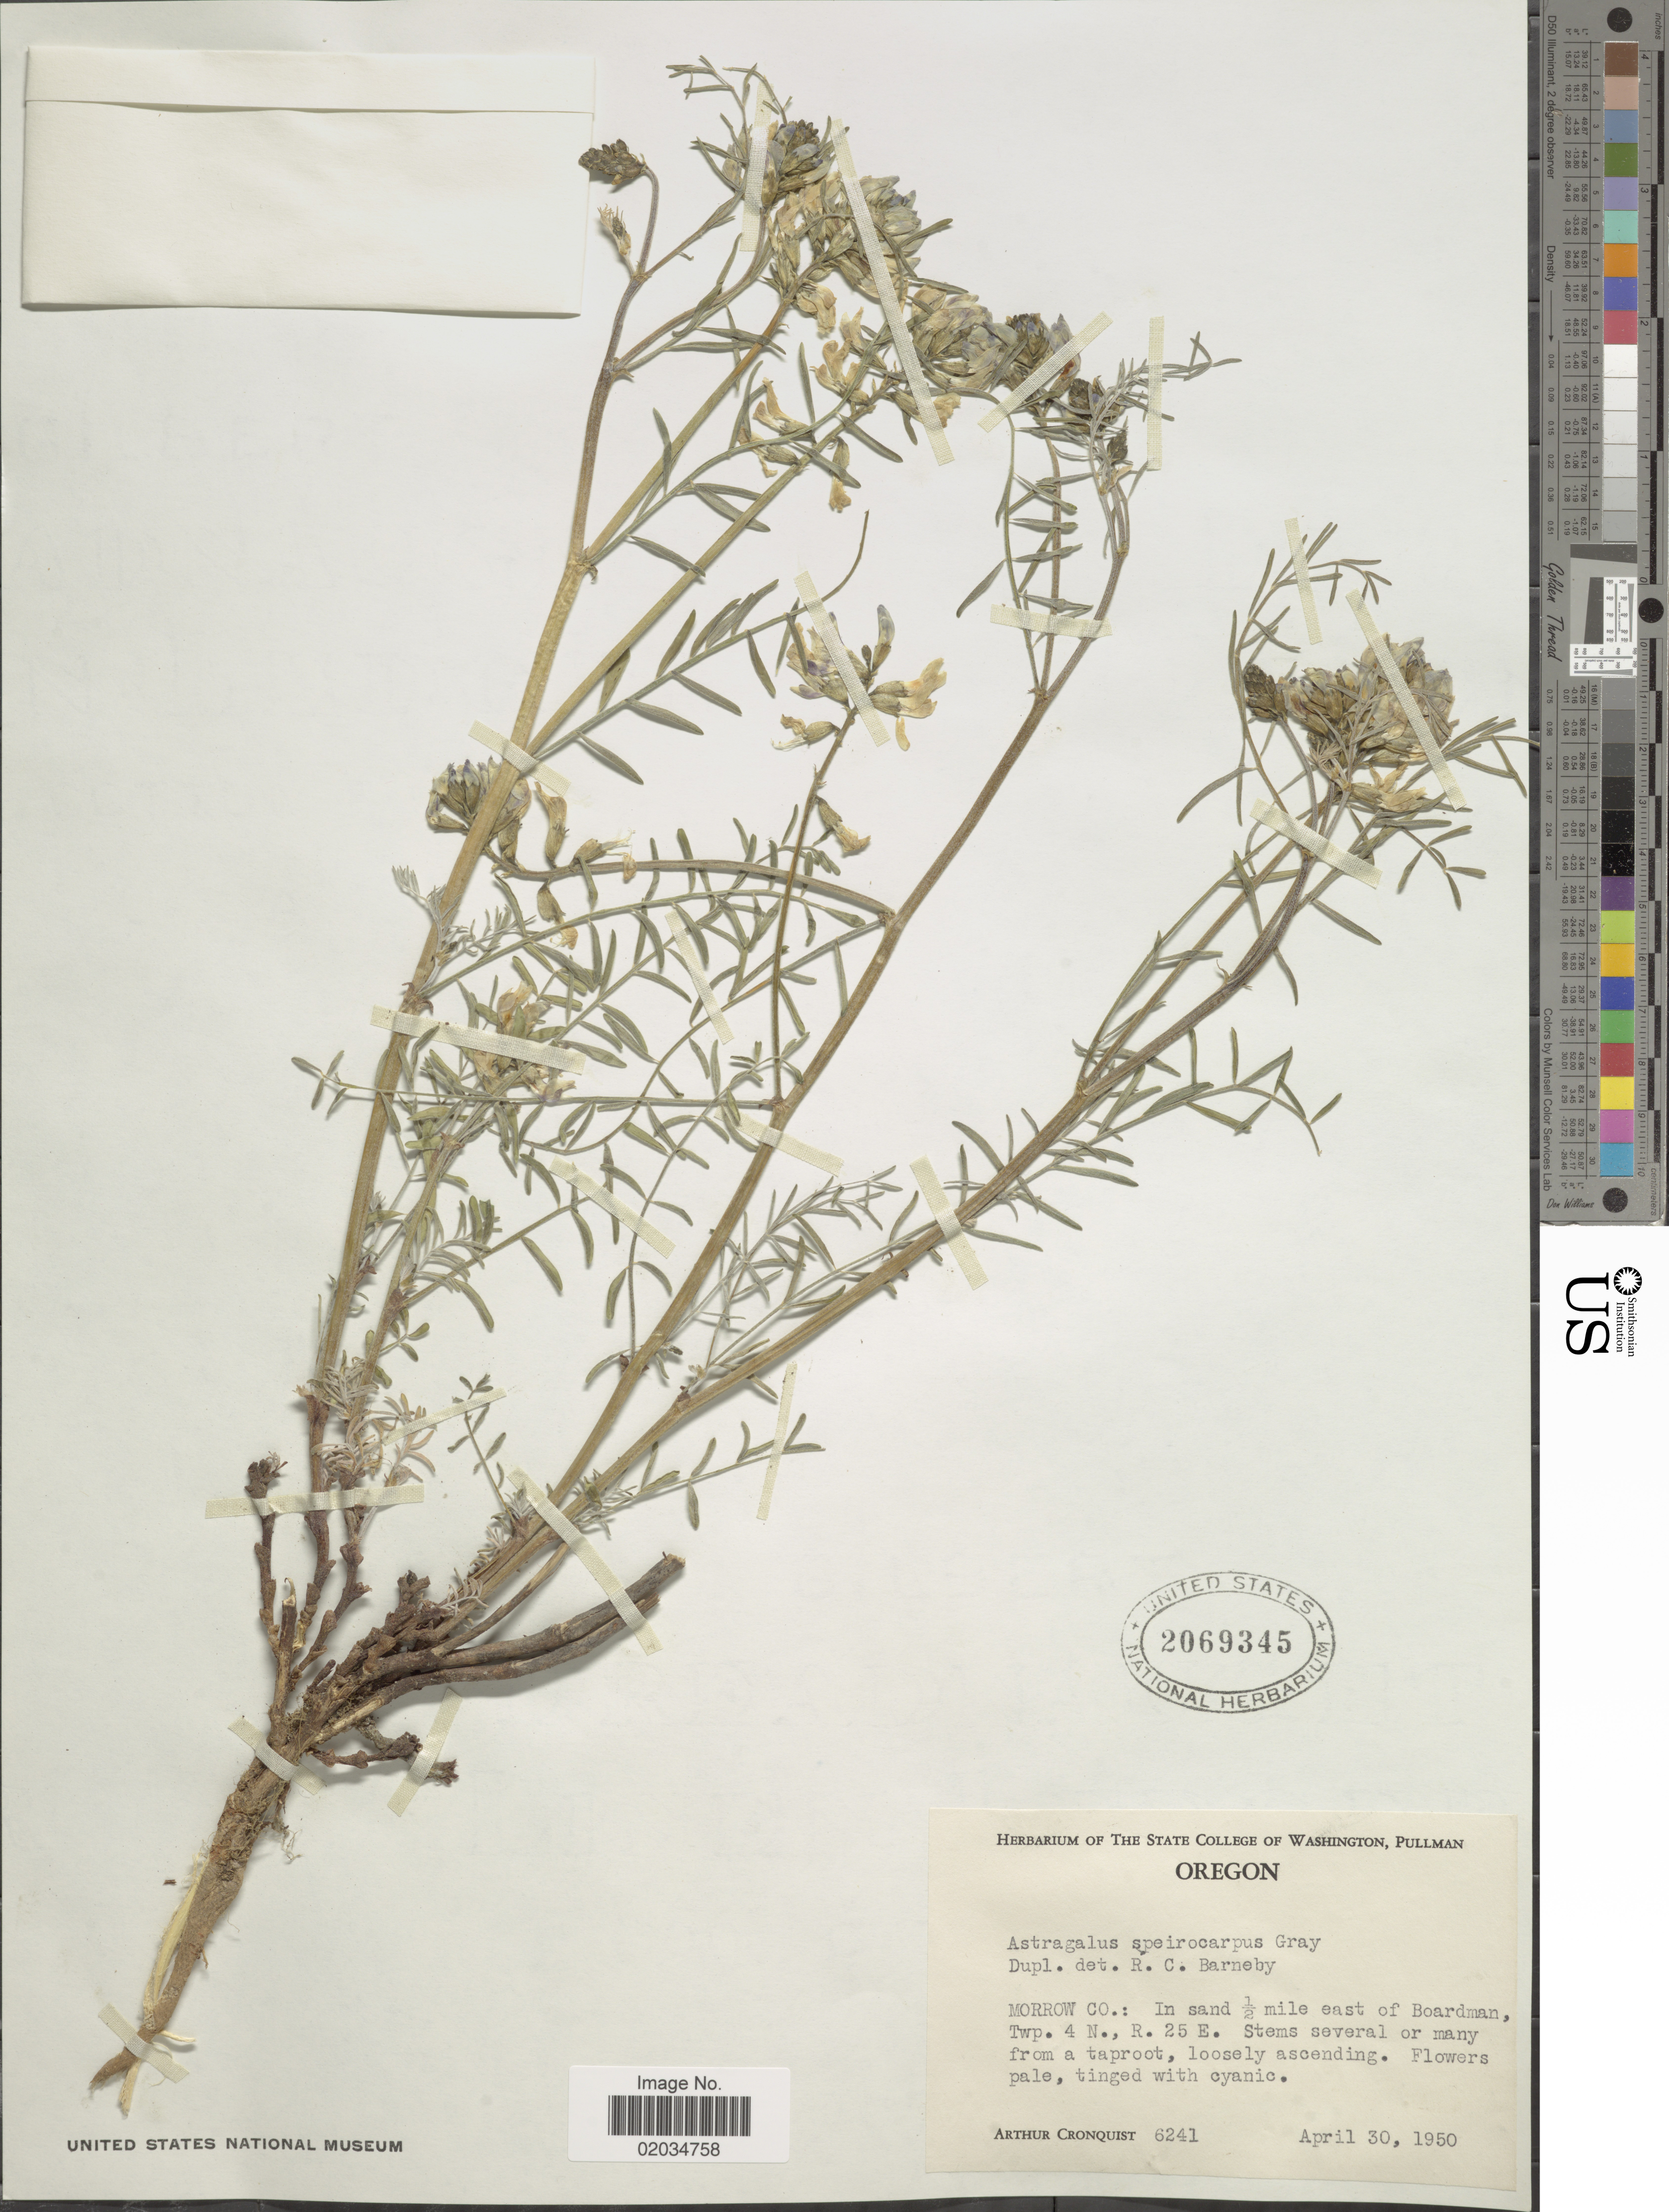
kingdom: Plantae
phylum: Tracheophyta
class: Magnoliopsida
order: Fabales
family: Fabaceae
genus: Astragalus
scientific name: Astragalus speirocarpus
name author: A. Gray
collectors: A. J. Cronquist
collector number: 6241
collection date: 1950-04-30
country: United States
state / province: Oregon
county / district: Morrow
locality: Morrow Co.: ½ mile east of Boardman, Twp. 4 N., R. 25 E.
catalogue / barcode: US 2069345